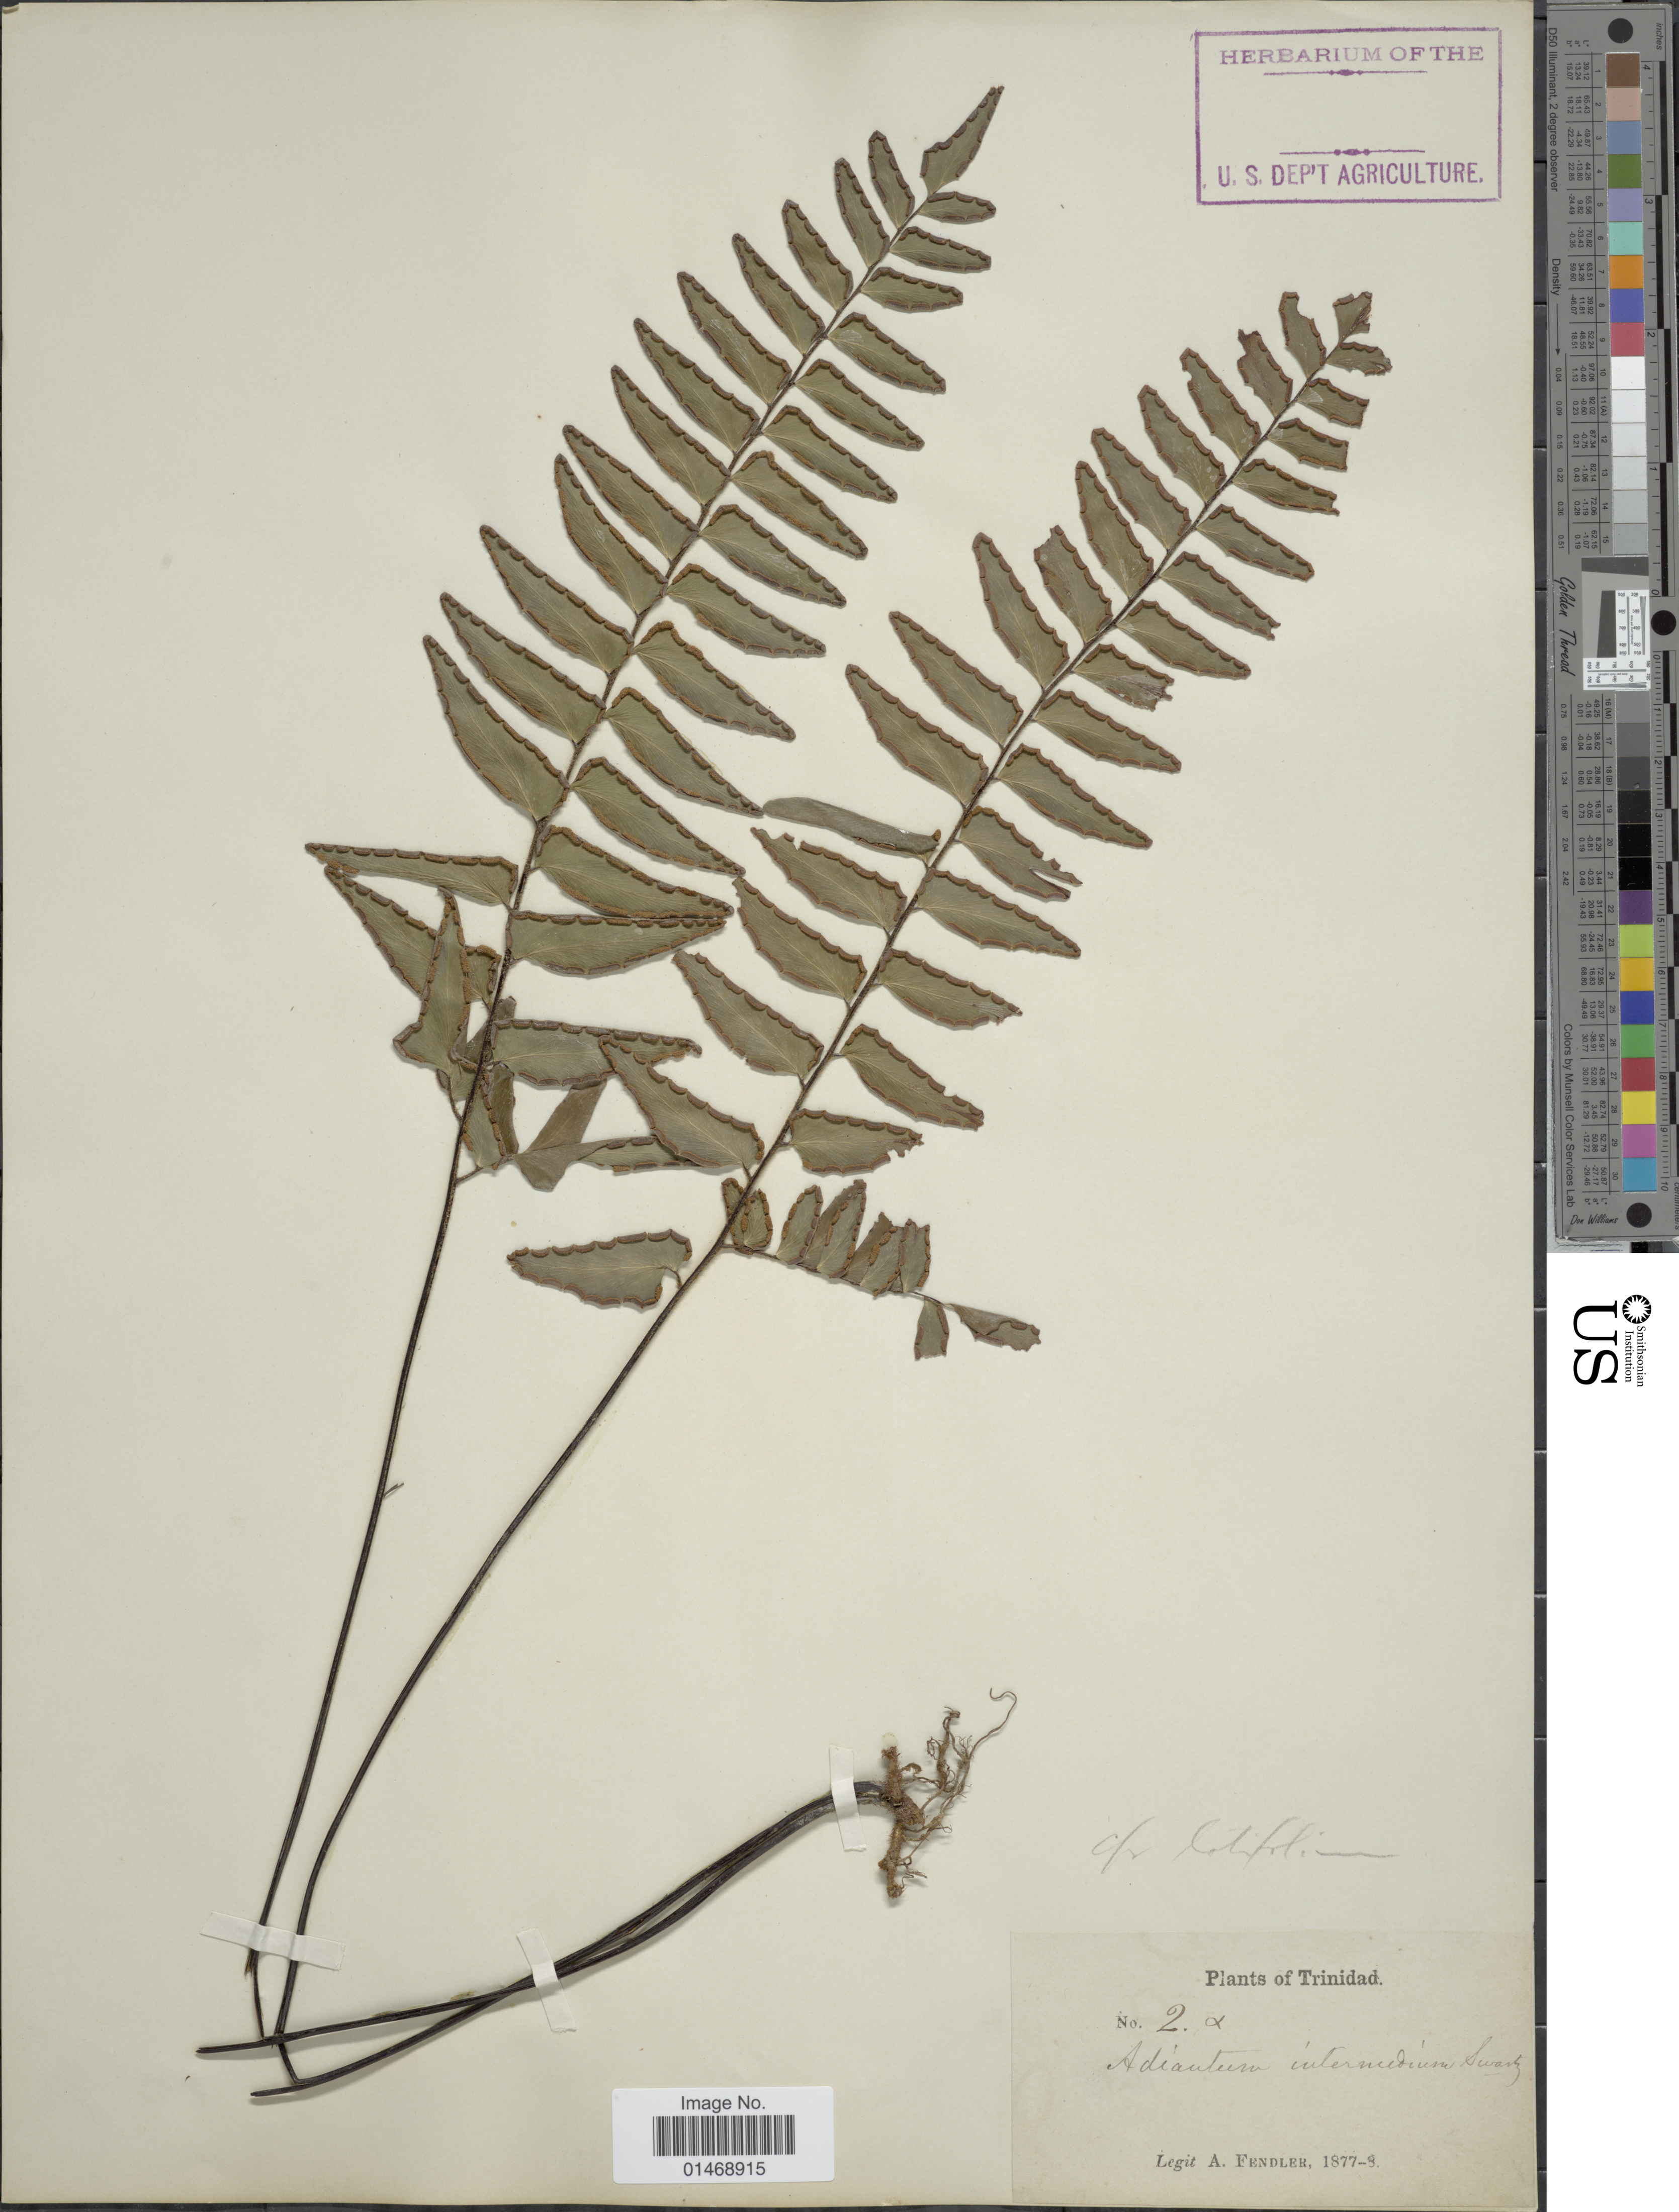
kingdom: Plantae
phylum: Tracheophyta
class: Polypodiopsida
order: Polypodiales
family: Pteridaceae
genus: Adiantum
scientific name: Adiantum latifolium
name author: Lam.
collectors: A. Fendler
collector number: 2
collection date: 1877/1888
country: Trinidad and Tobago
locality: Trinidad